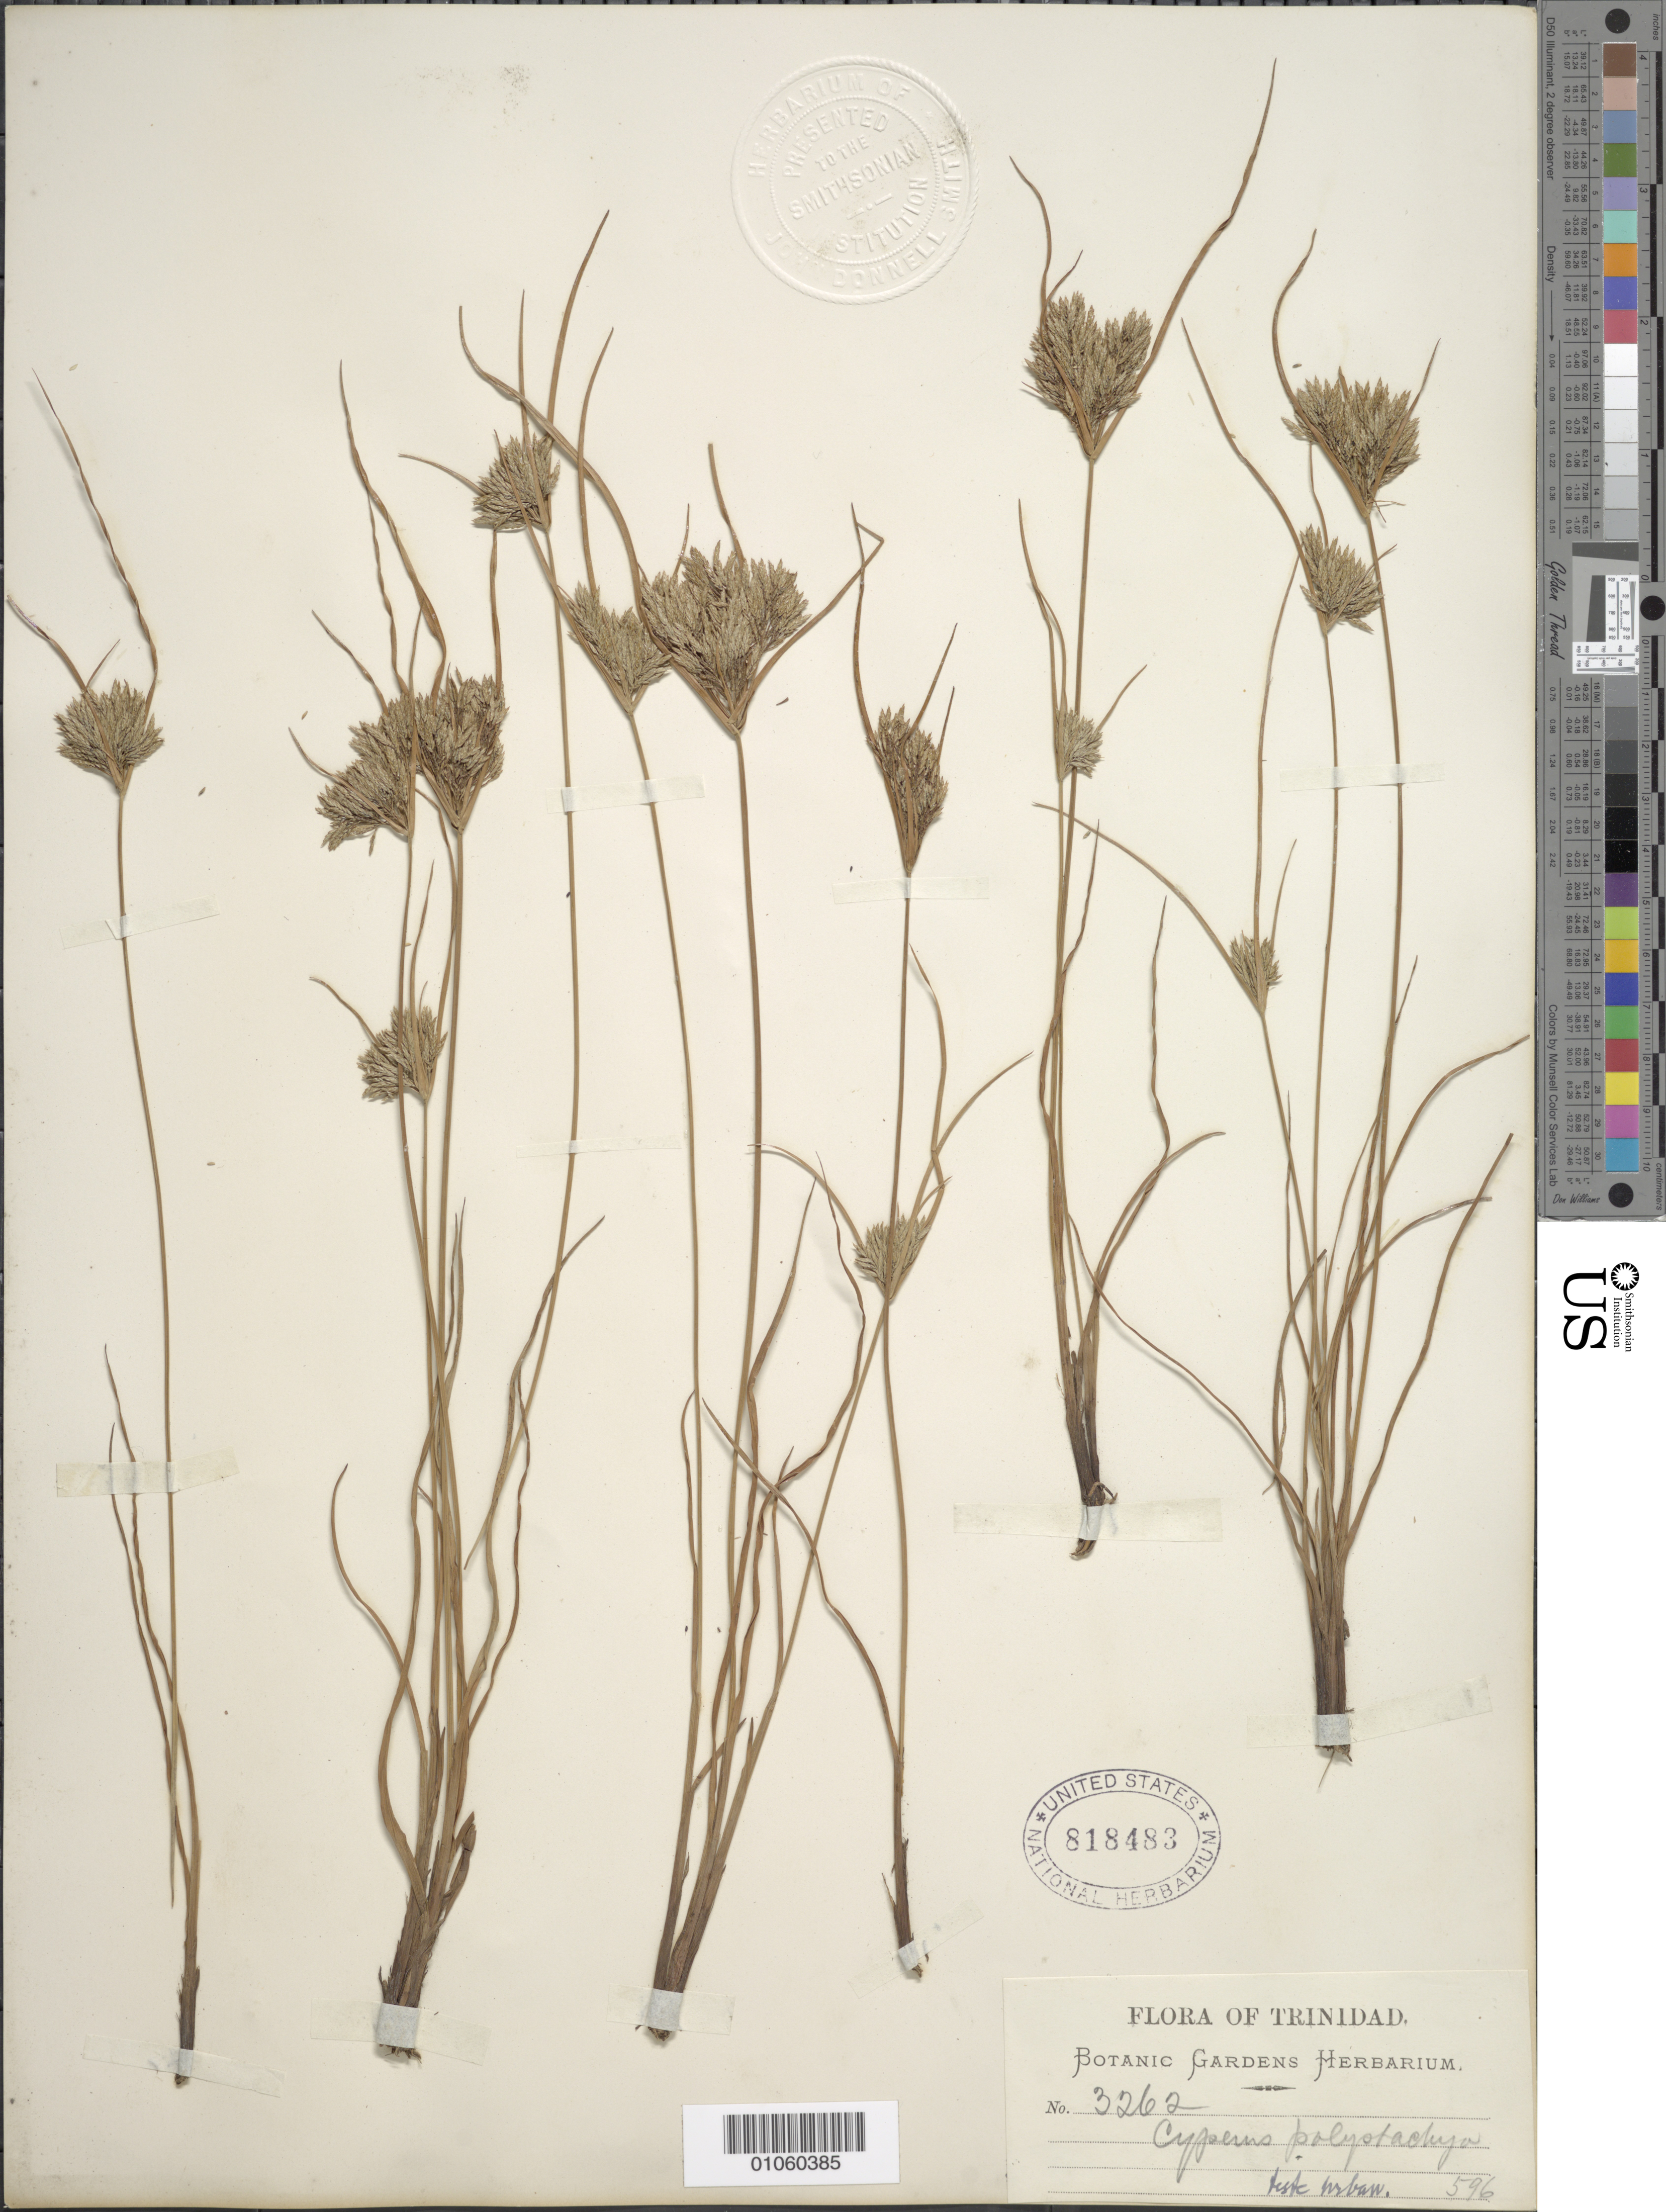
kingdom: Plantae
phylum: Tracheophyta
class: Liliopsida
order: Poales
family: Cyperaceae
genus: Cyperus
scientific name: Cyperus polystachyos var. polystachyos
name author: Rottb.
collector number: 3262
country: Trinidad and Tobago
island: Trinidad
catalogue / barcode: US 818483